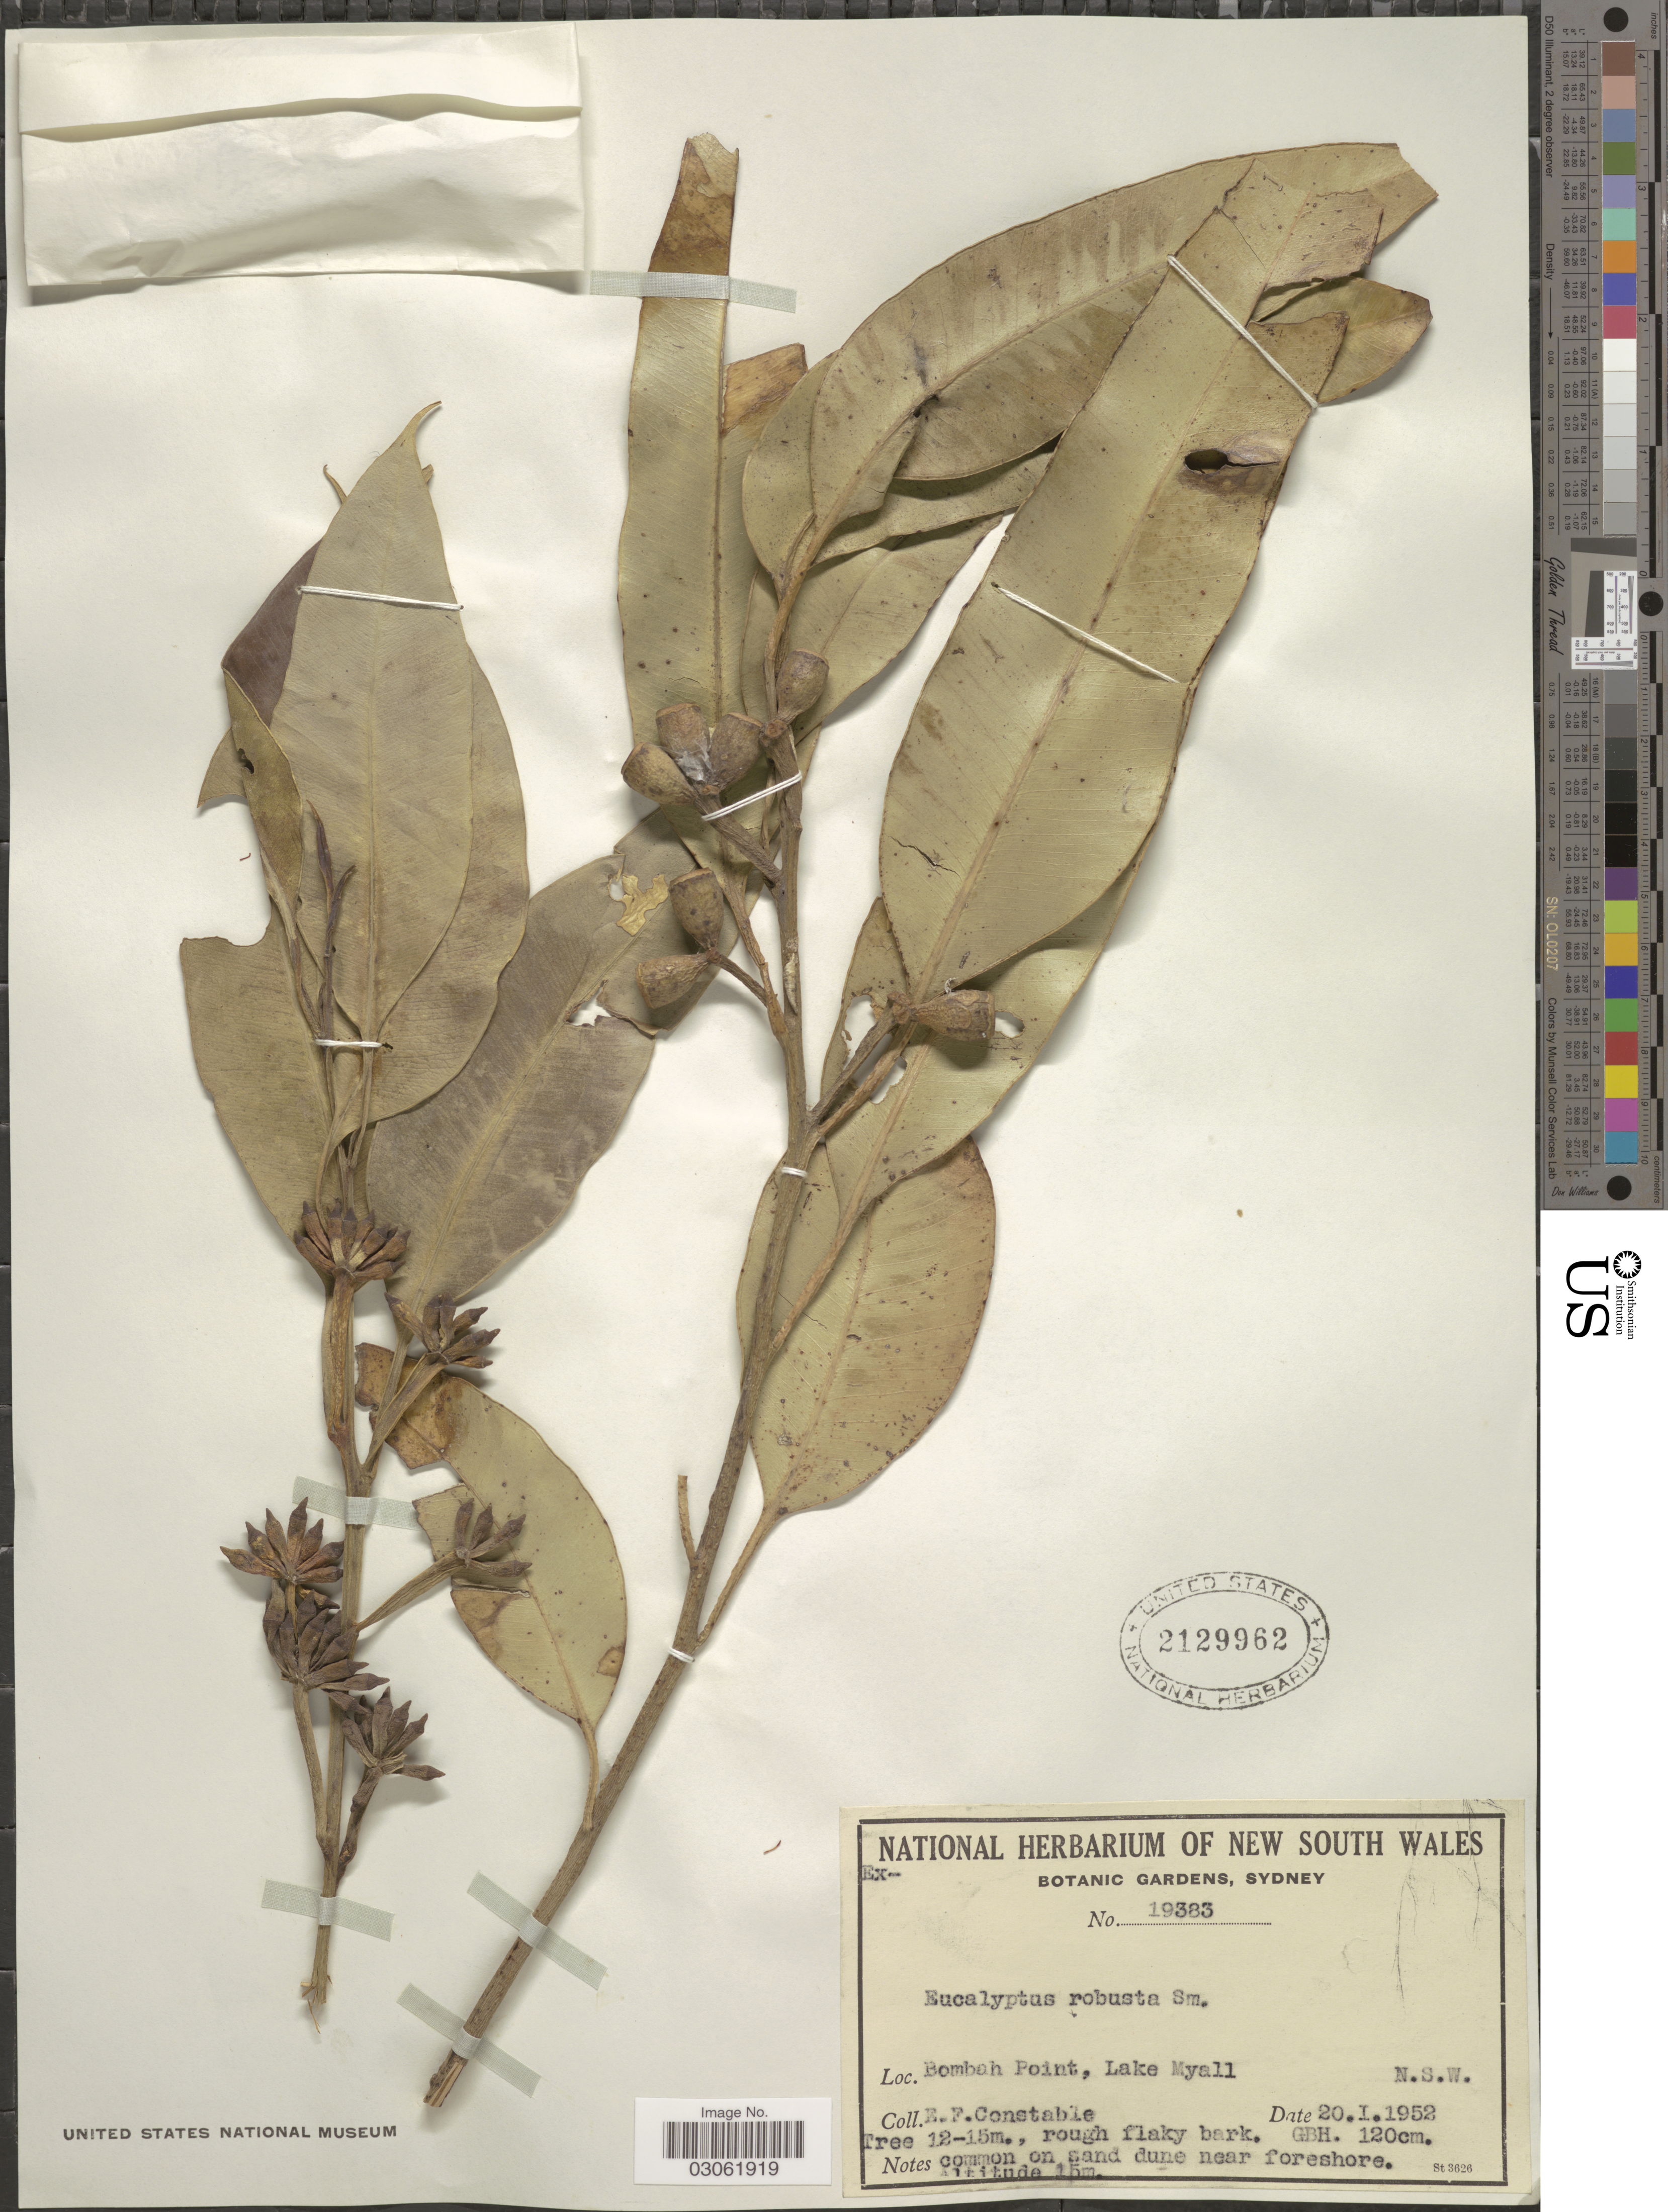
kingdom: Plantae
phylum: Tracheophyta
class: Magnoliopsida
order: Myrtales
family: Myrtaceae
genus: Eucalyptus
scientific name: Eucalyptus robusta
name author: Sm.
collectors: E. F. Constable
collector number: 19383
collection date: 1952-01-20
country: Australia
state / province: New South Wales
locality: Bombah Point, Lake Myall.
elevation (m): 15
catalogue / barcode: US 2129962